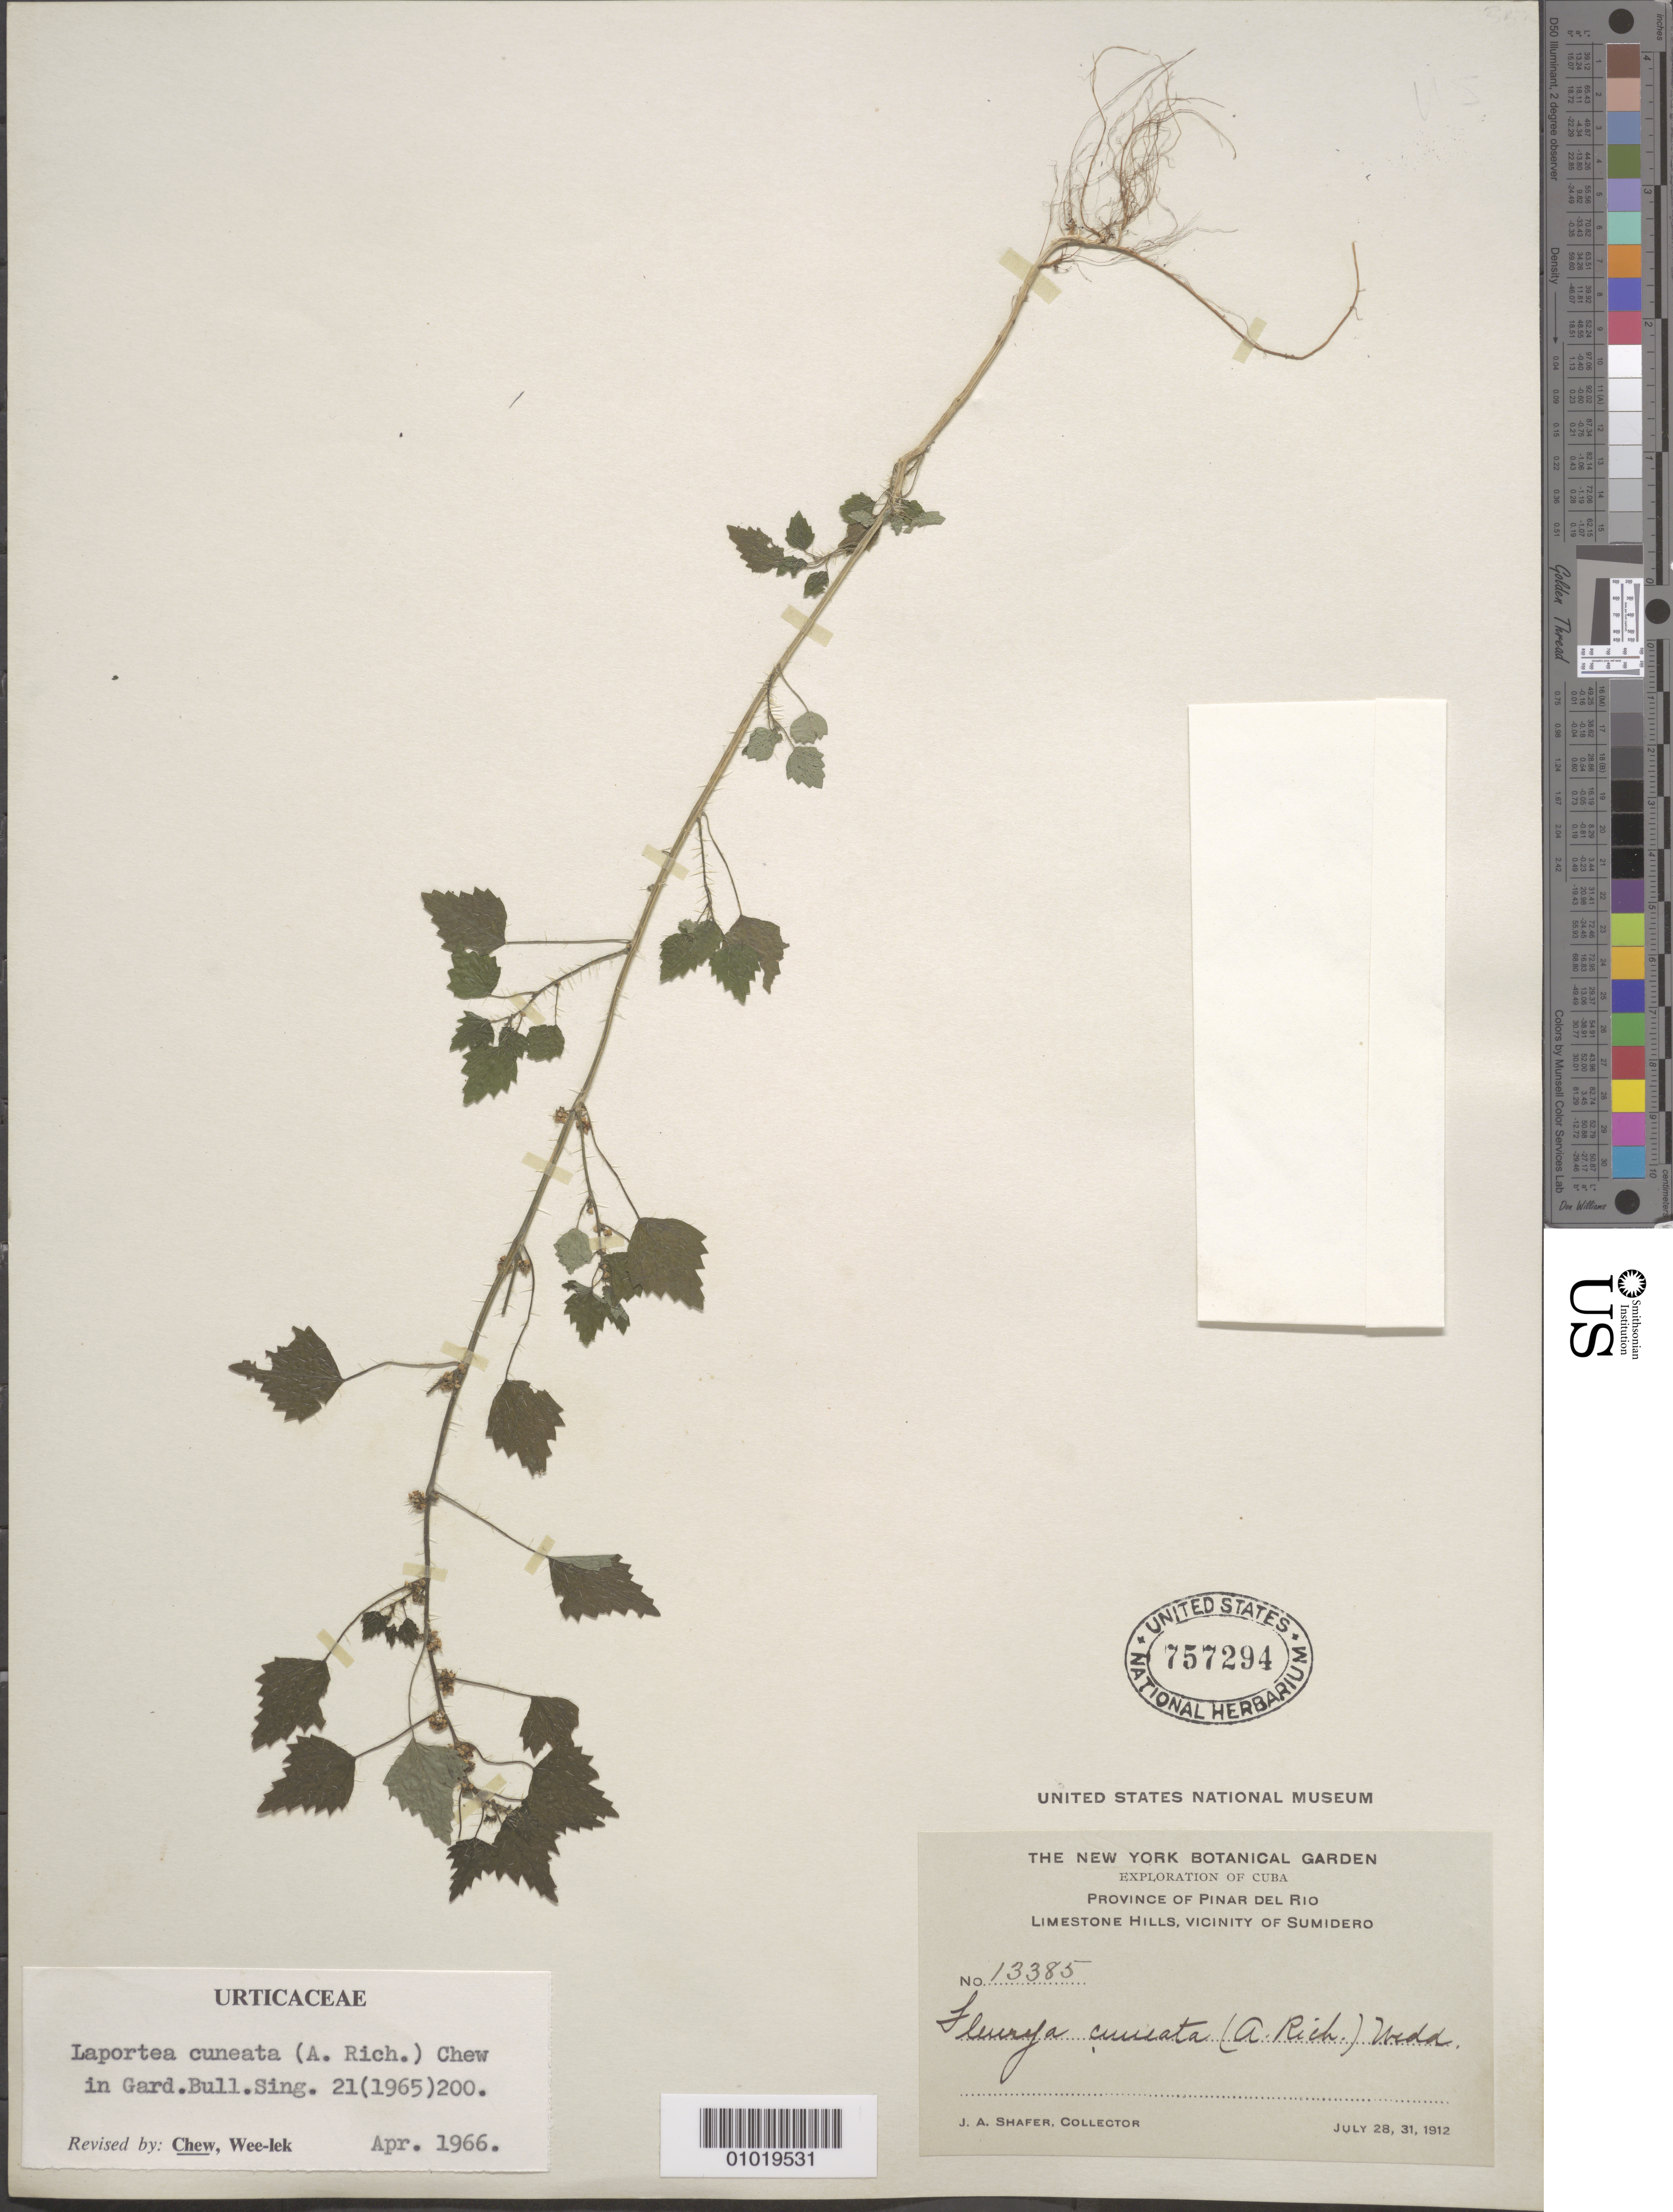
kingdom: Plantae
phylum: Tracheophyta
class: Magnoliopsida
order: Rosales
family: Urticaceae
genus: Laportea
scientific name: Laportea cuneata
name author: (A. Rich.) Chew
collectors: J. A. Shafer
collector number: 13385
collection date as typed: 28 Jul 1912 and 31 Jul 1912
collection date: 1912-07-28,1912-07-31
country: Cuba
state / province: Pinar del Rio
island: Cuba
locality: Limestone Hills, Vicinity of Sumidero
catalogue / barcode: US 757294